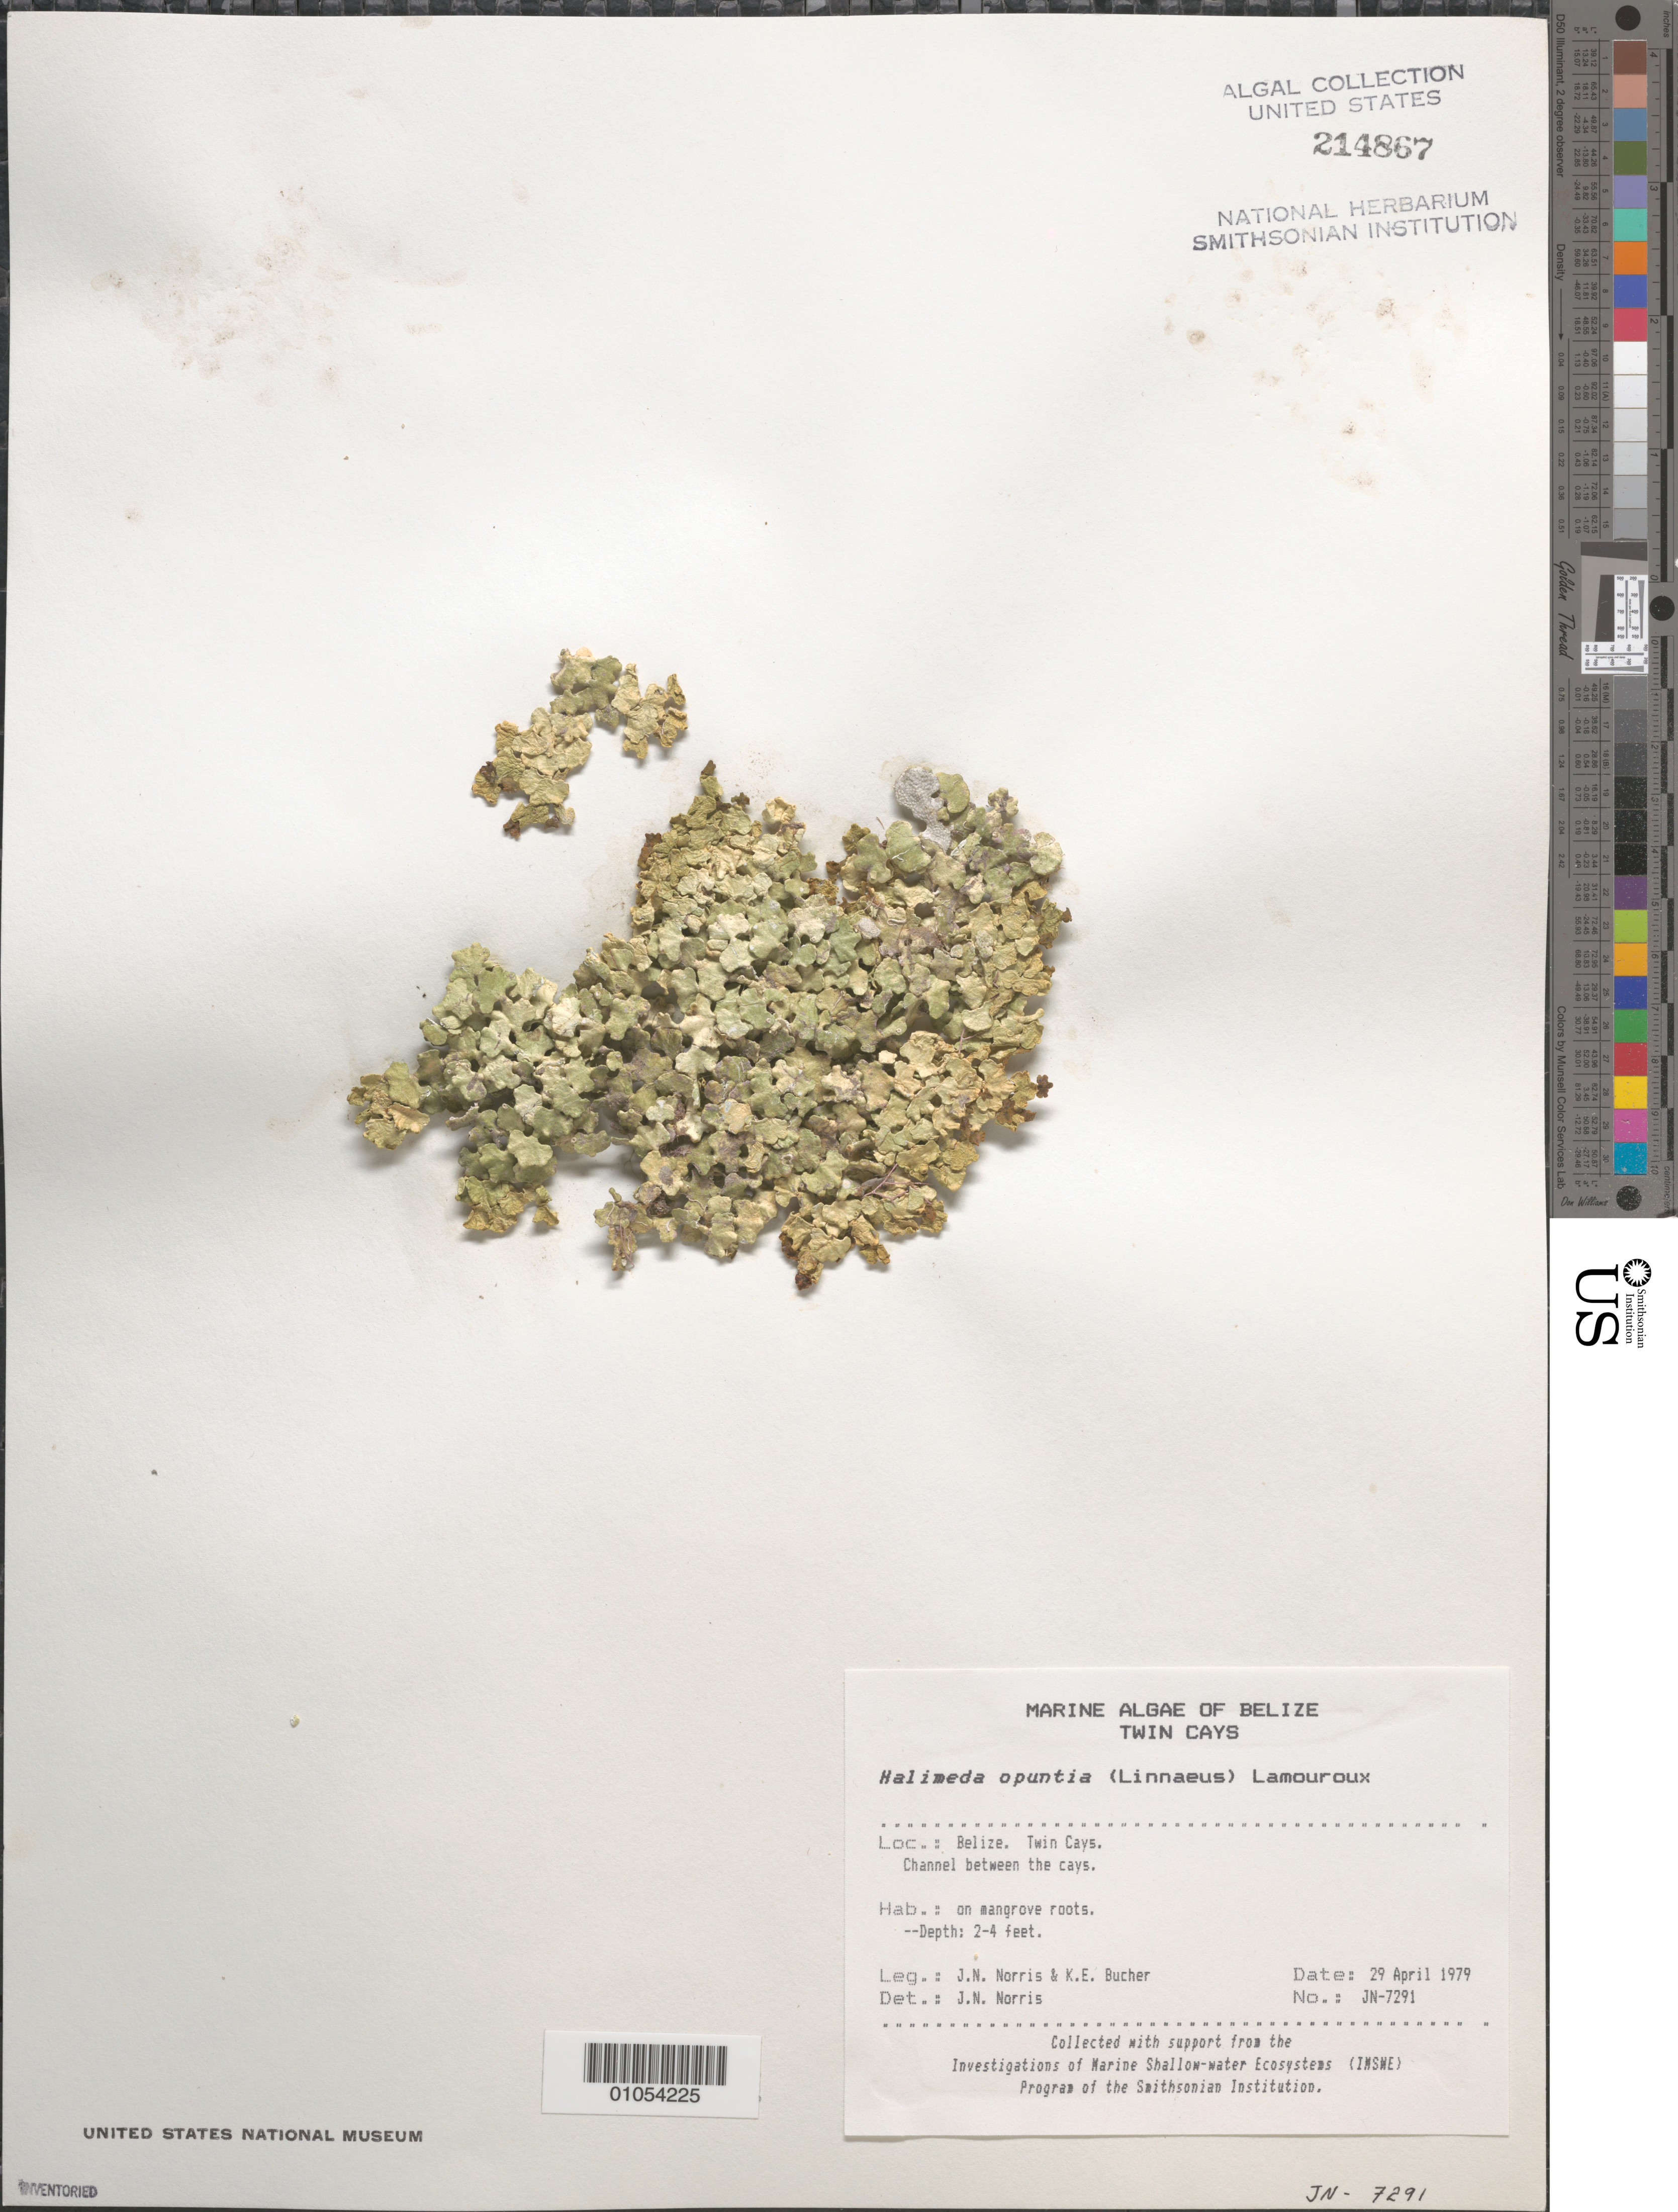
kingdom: Plantae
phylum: Chlorophyta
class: Ulvophyceae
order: Bryopsidales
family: Halimedaceae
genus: Halimeda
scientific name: Halimeda opuntia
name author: (L.) J.V.Lamouroux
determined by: Norris, James N.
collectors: J. N. Norris & K. E. Bucher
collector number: JN-7291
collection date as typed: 29 Apr 1979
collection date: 1979-04-29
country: Belize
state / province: Stann Creek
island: Twin Cays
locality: Channel between Twin Cays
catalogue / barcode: US 214867